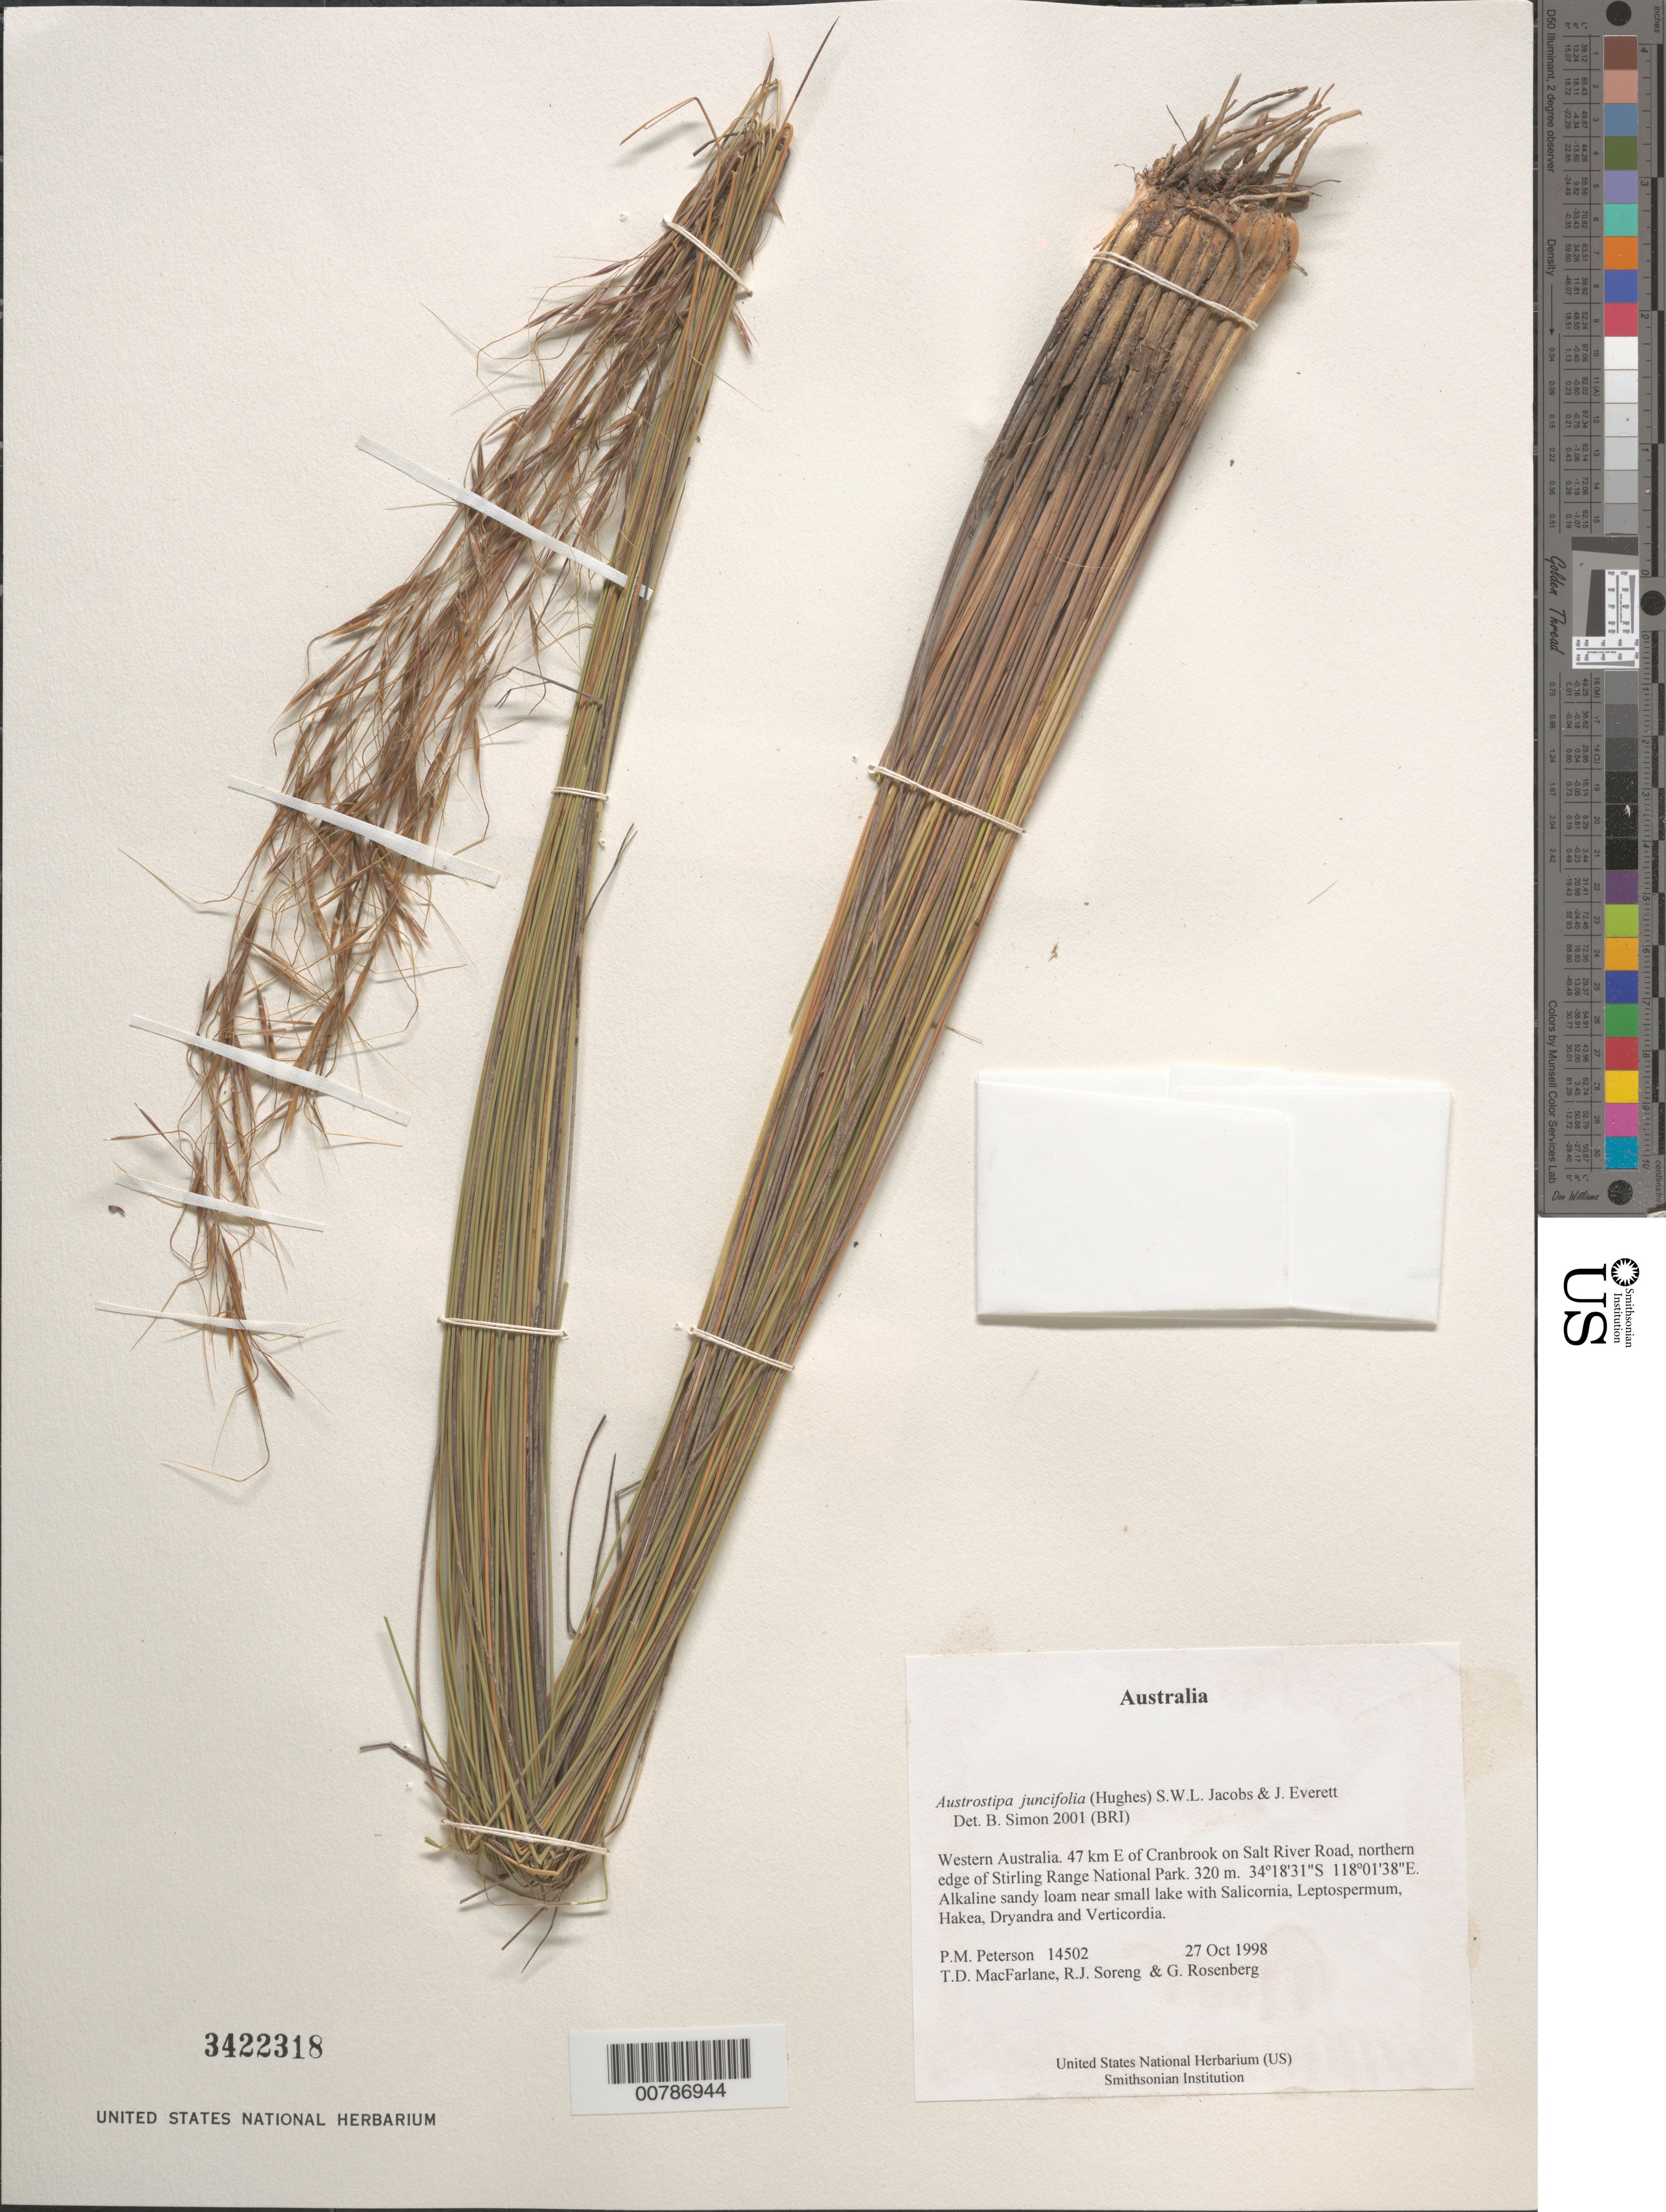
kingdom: Plantae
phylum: Tracheophyta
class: Liliopsida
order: Poales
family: Poaceae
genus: Austrostipa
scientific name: Austrostipa juncifolia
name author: (Hughes) S.W.L. Jacobs & J. Everett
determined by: Simon, B.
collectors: P. M. Peterson, T. Macfarlane, R. J. Soreng & G. Rosenberg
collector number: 14502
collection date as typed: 27 Oct 1998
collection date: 1998-10-27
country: Australia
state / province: Western Australia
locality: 47 km E of Cranbrook on Salt River Road, northern edge of Stirling Range National Park.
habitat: Alkaline sandy loam near small lake with Salicornia, Leptospermum, Hakea, Dryandra and Verticordia.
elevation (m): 320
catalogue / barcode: US 3422318